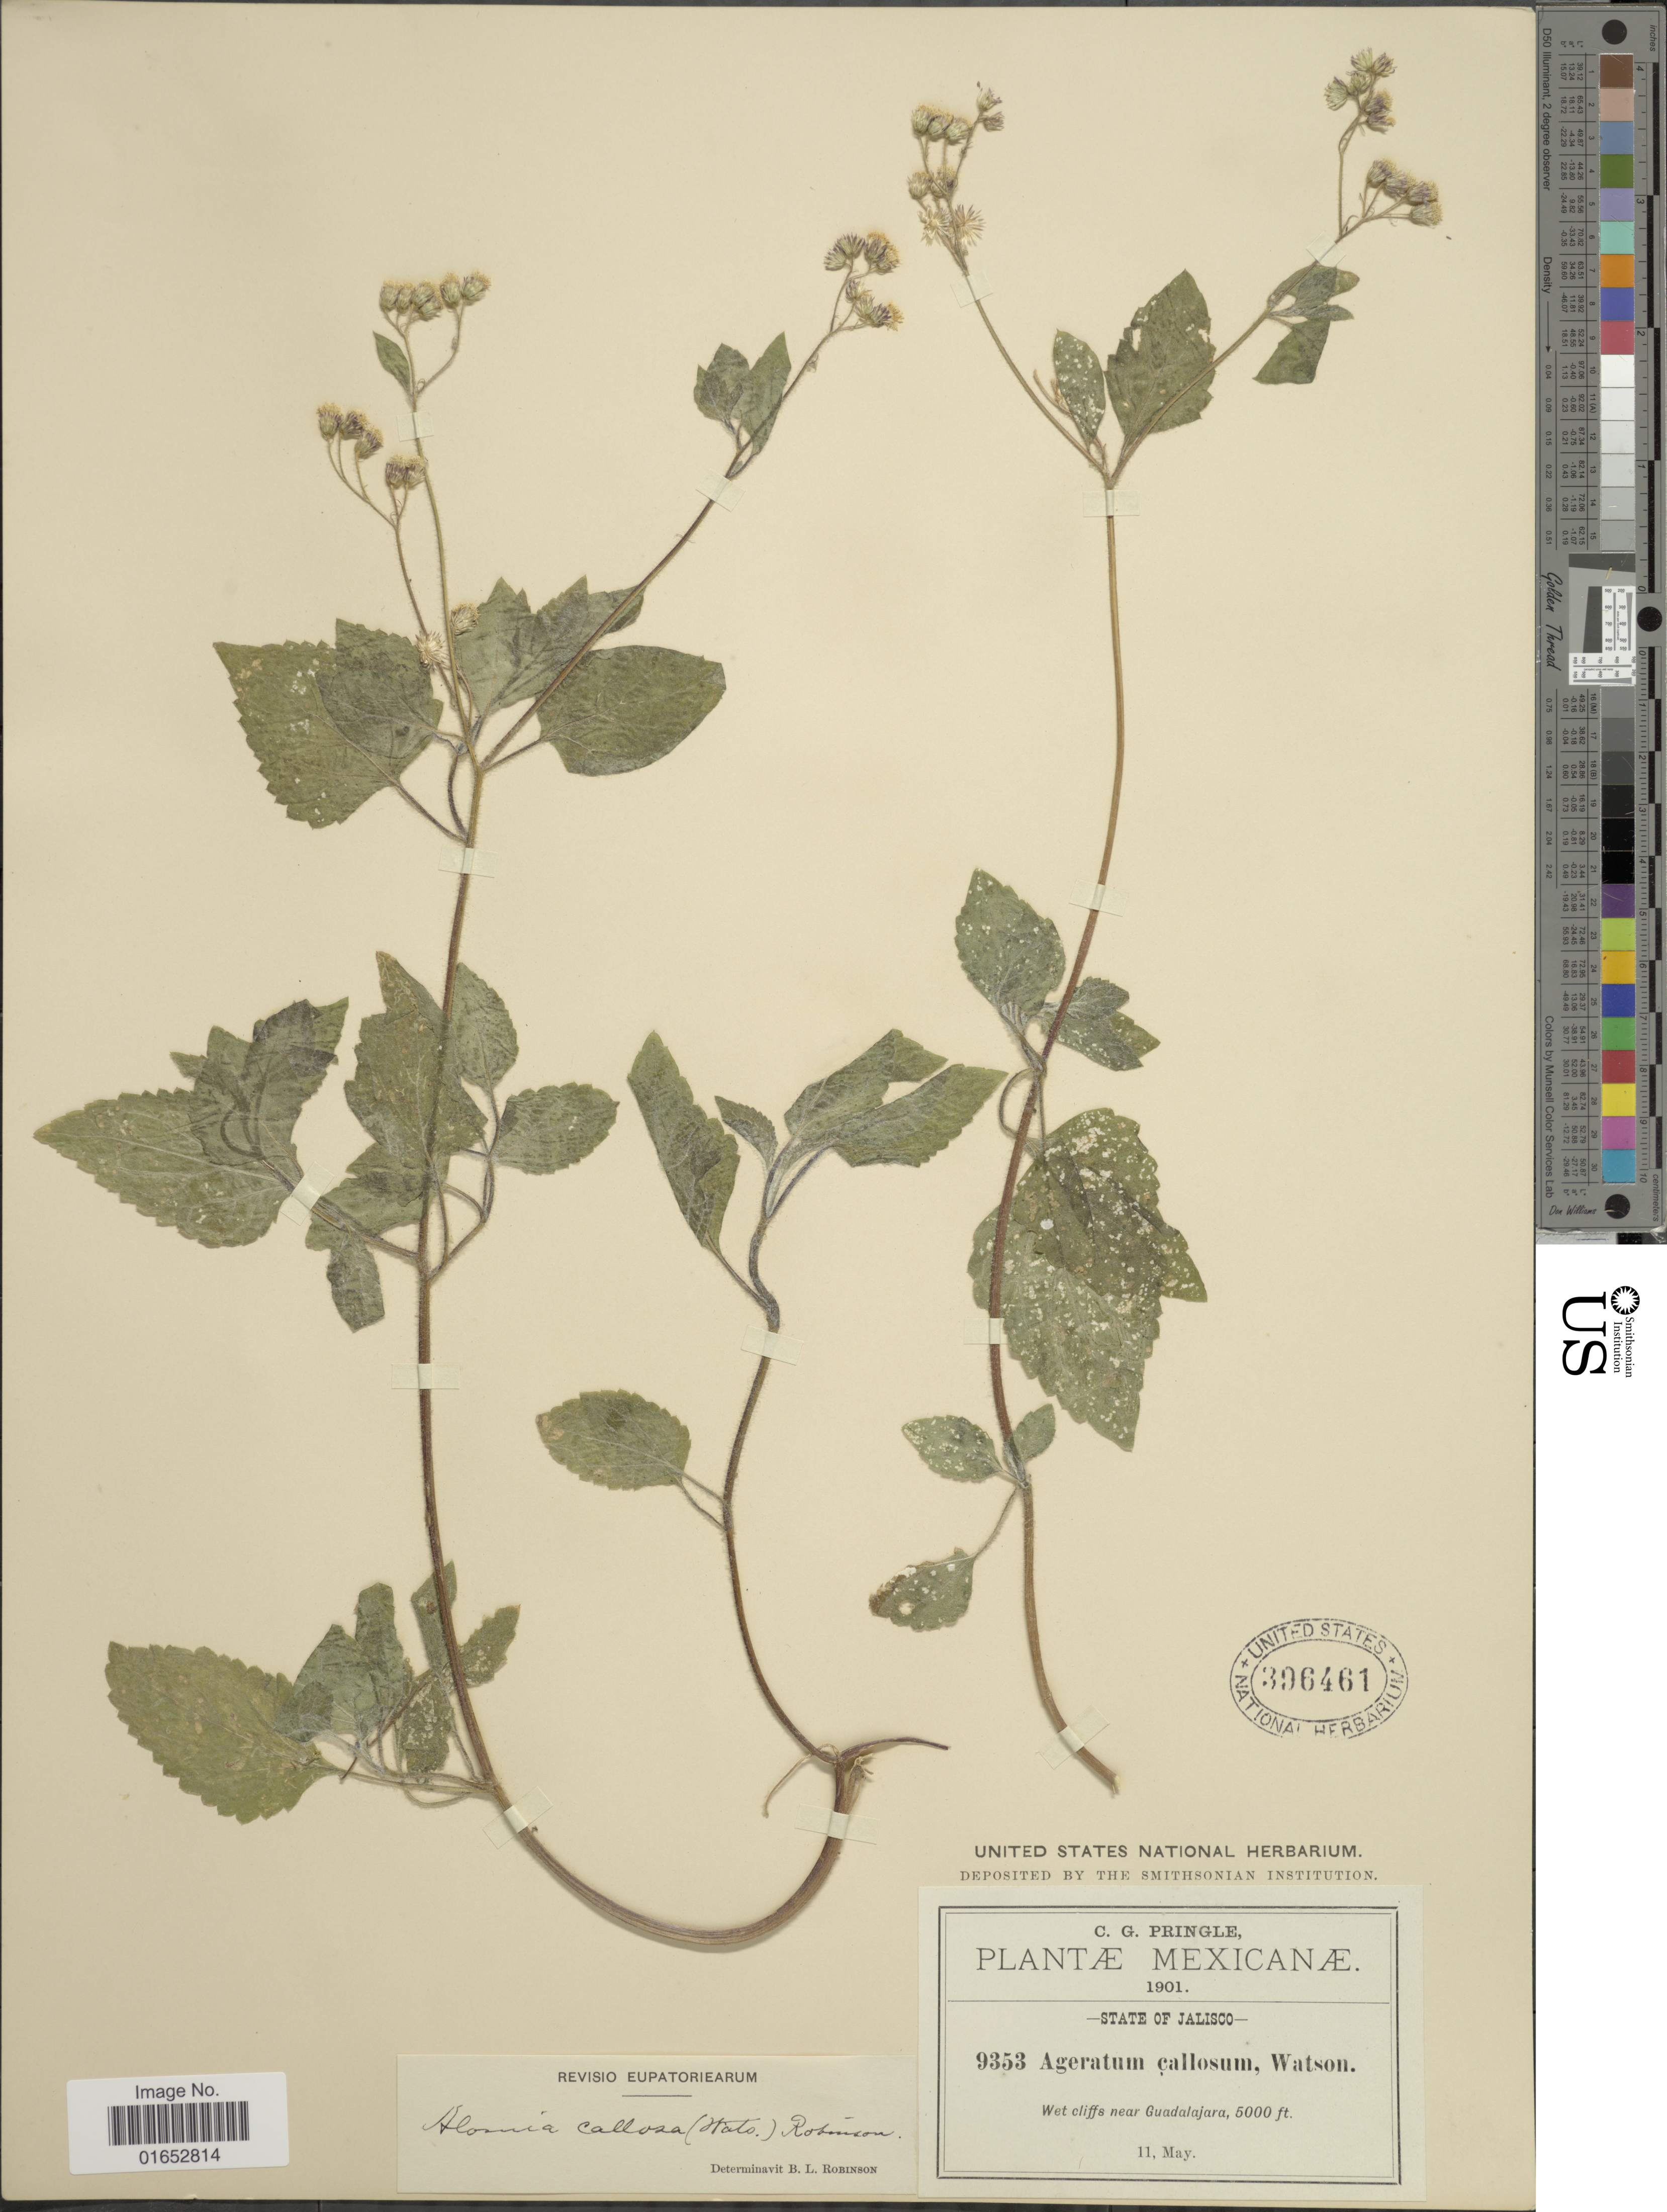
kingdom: Plantae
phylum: Tracheophyta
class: Magnoliopsida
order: Asterales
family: Asteraceae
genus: Alomia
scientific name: Alomia callosa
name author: (S. Watson) B.L. Rob.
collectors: C. G. Pringle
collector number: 9353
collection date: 1901-05-11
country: Mexico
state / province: Jalisco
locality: Wet cliffs near Guadalajara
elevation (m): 1524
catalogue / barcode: US 396461